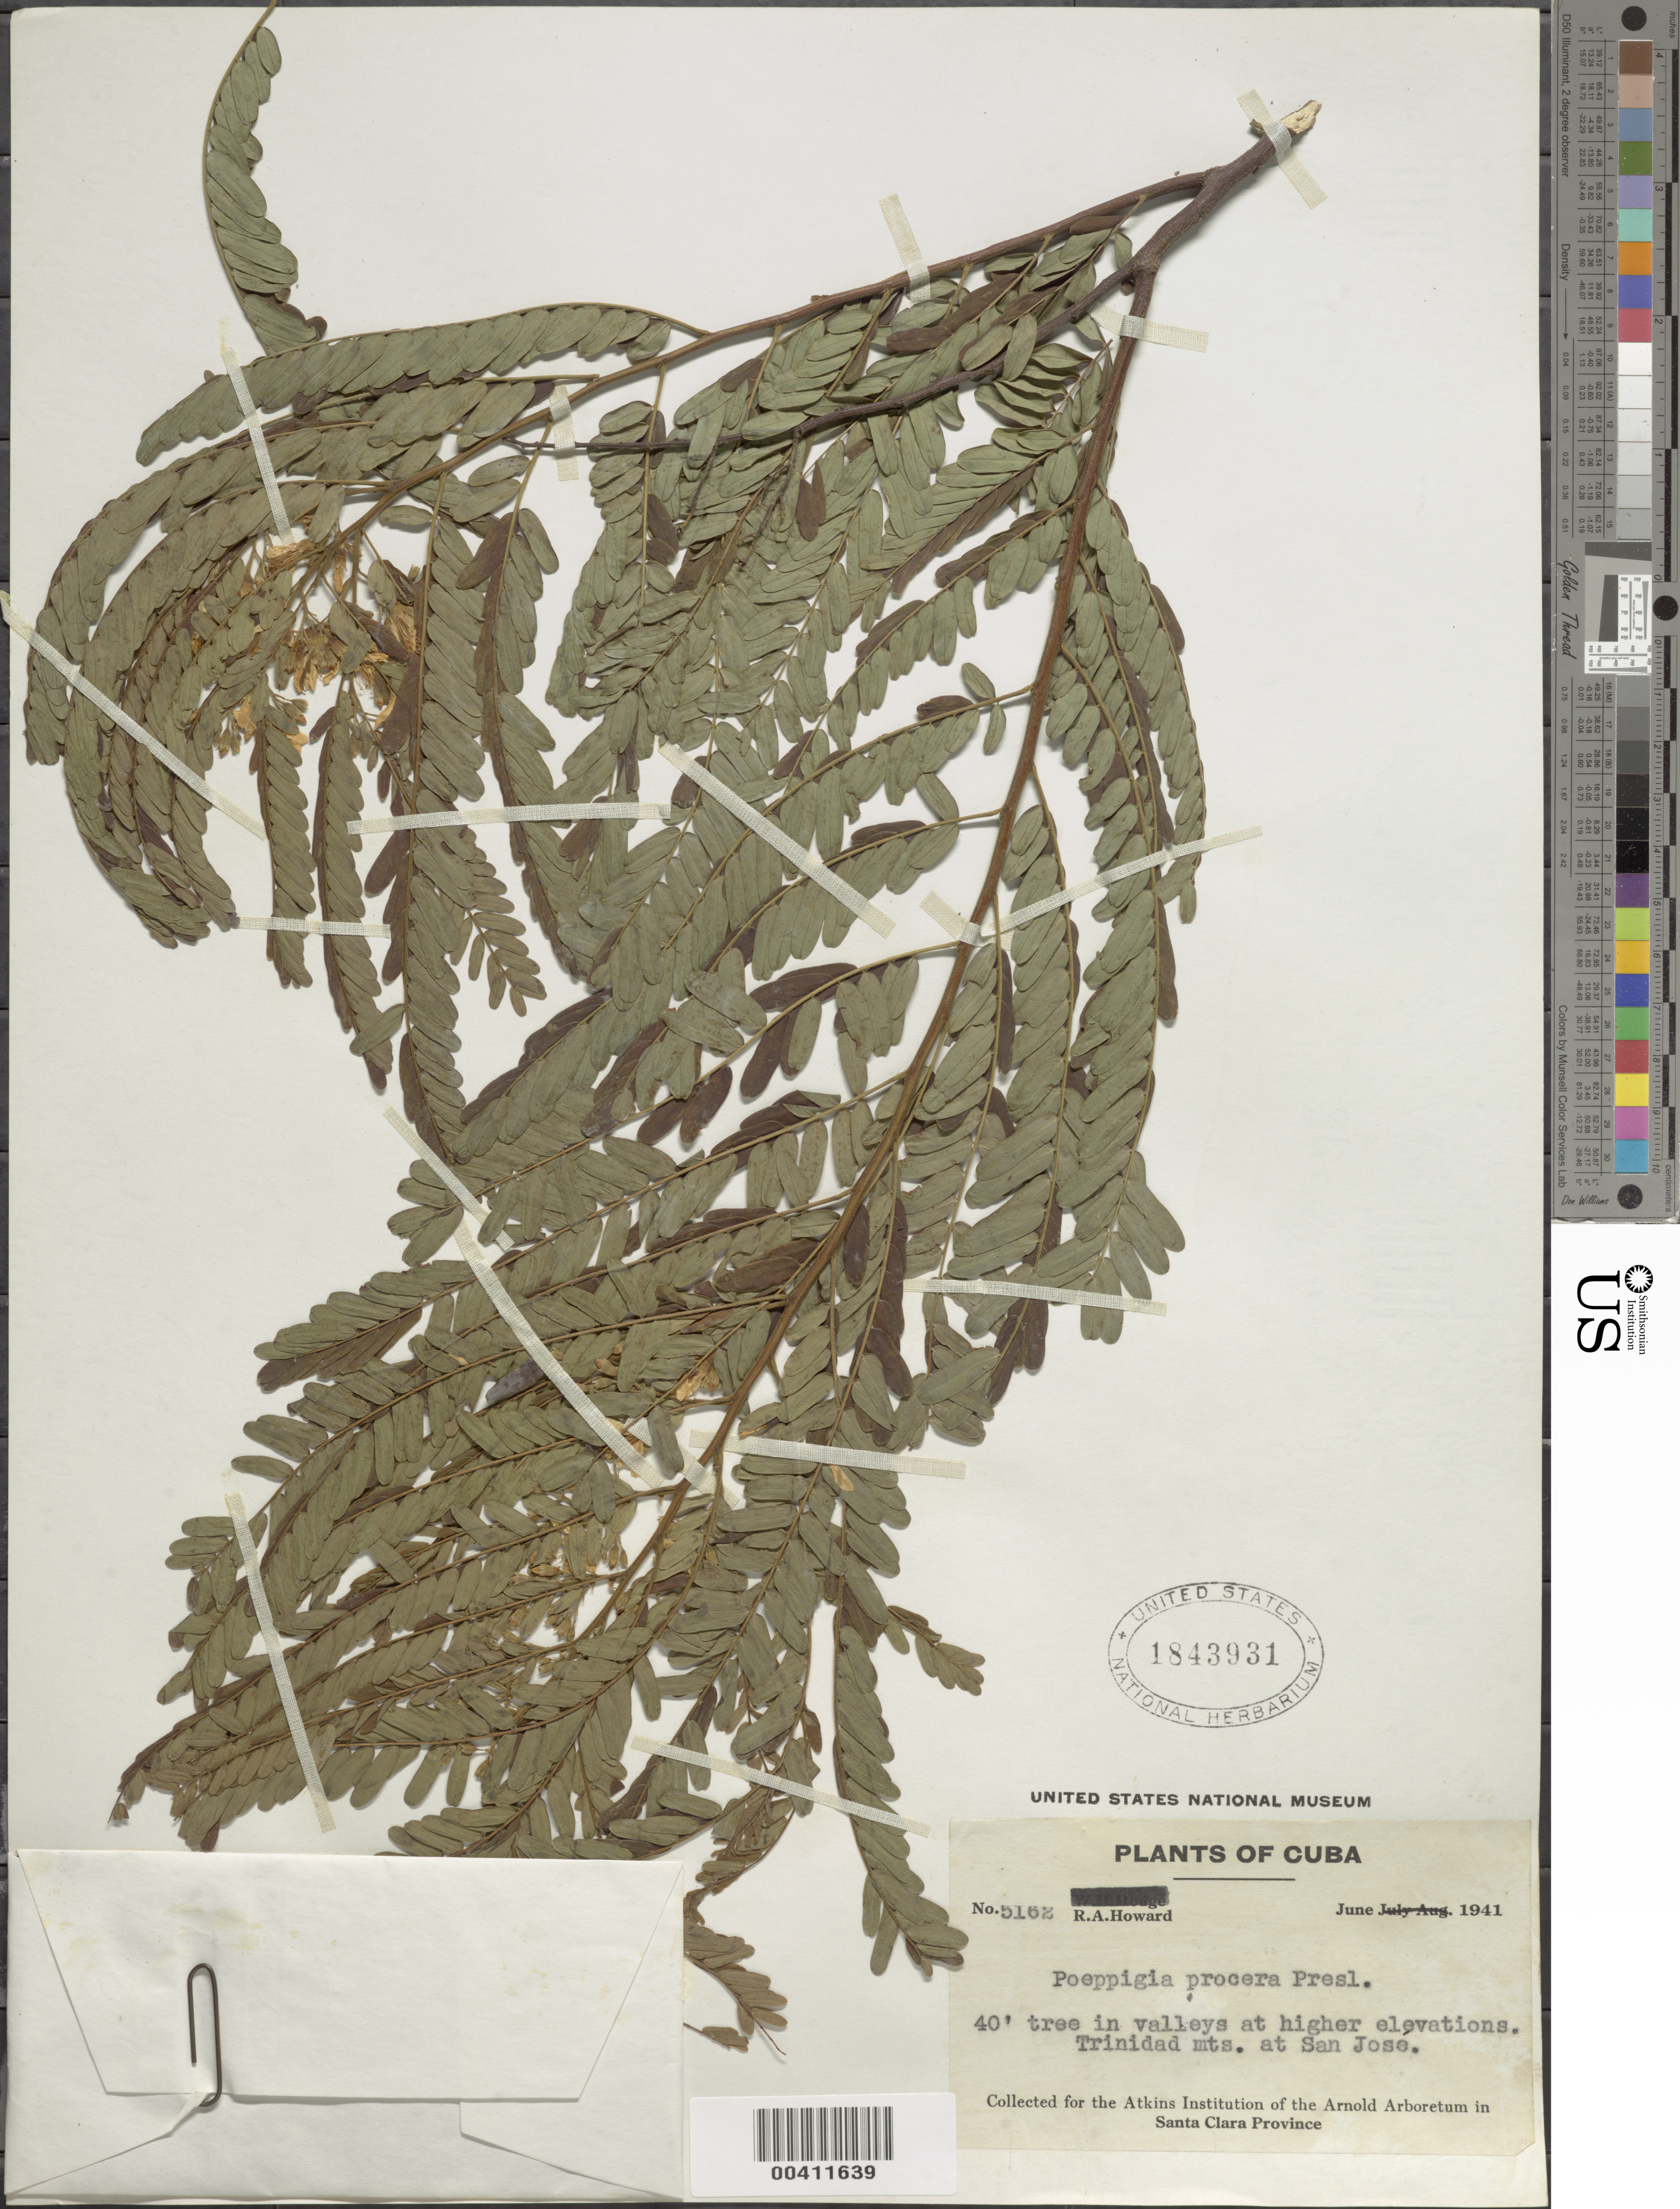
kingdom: Plantae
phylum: Tracheophyta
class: Magnoliopsida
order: Fabales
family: Fabaceae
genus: Poeppigia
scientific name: Poeppigia procera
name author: C. Presl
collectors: R. A. Howard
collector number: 5162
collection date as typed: Jun 1941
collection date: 1941-06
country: Cuba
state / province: Las Villas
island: Greater Antilles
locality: Trinidad mtns. at san jose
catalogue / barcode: US 1843931